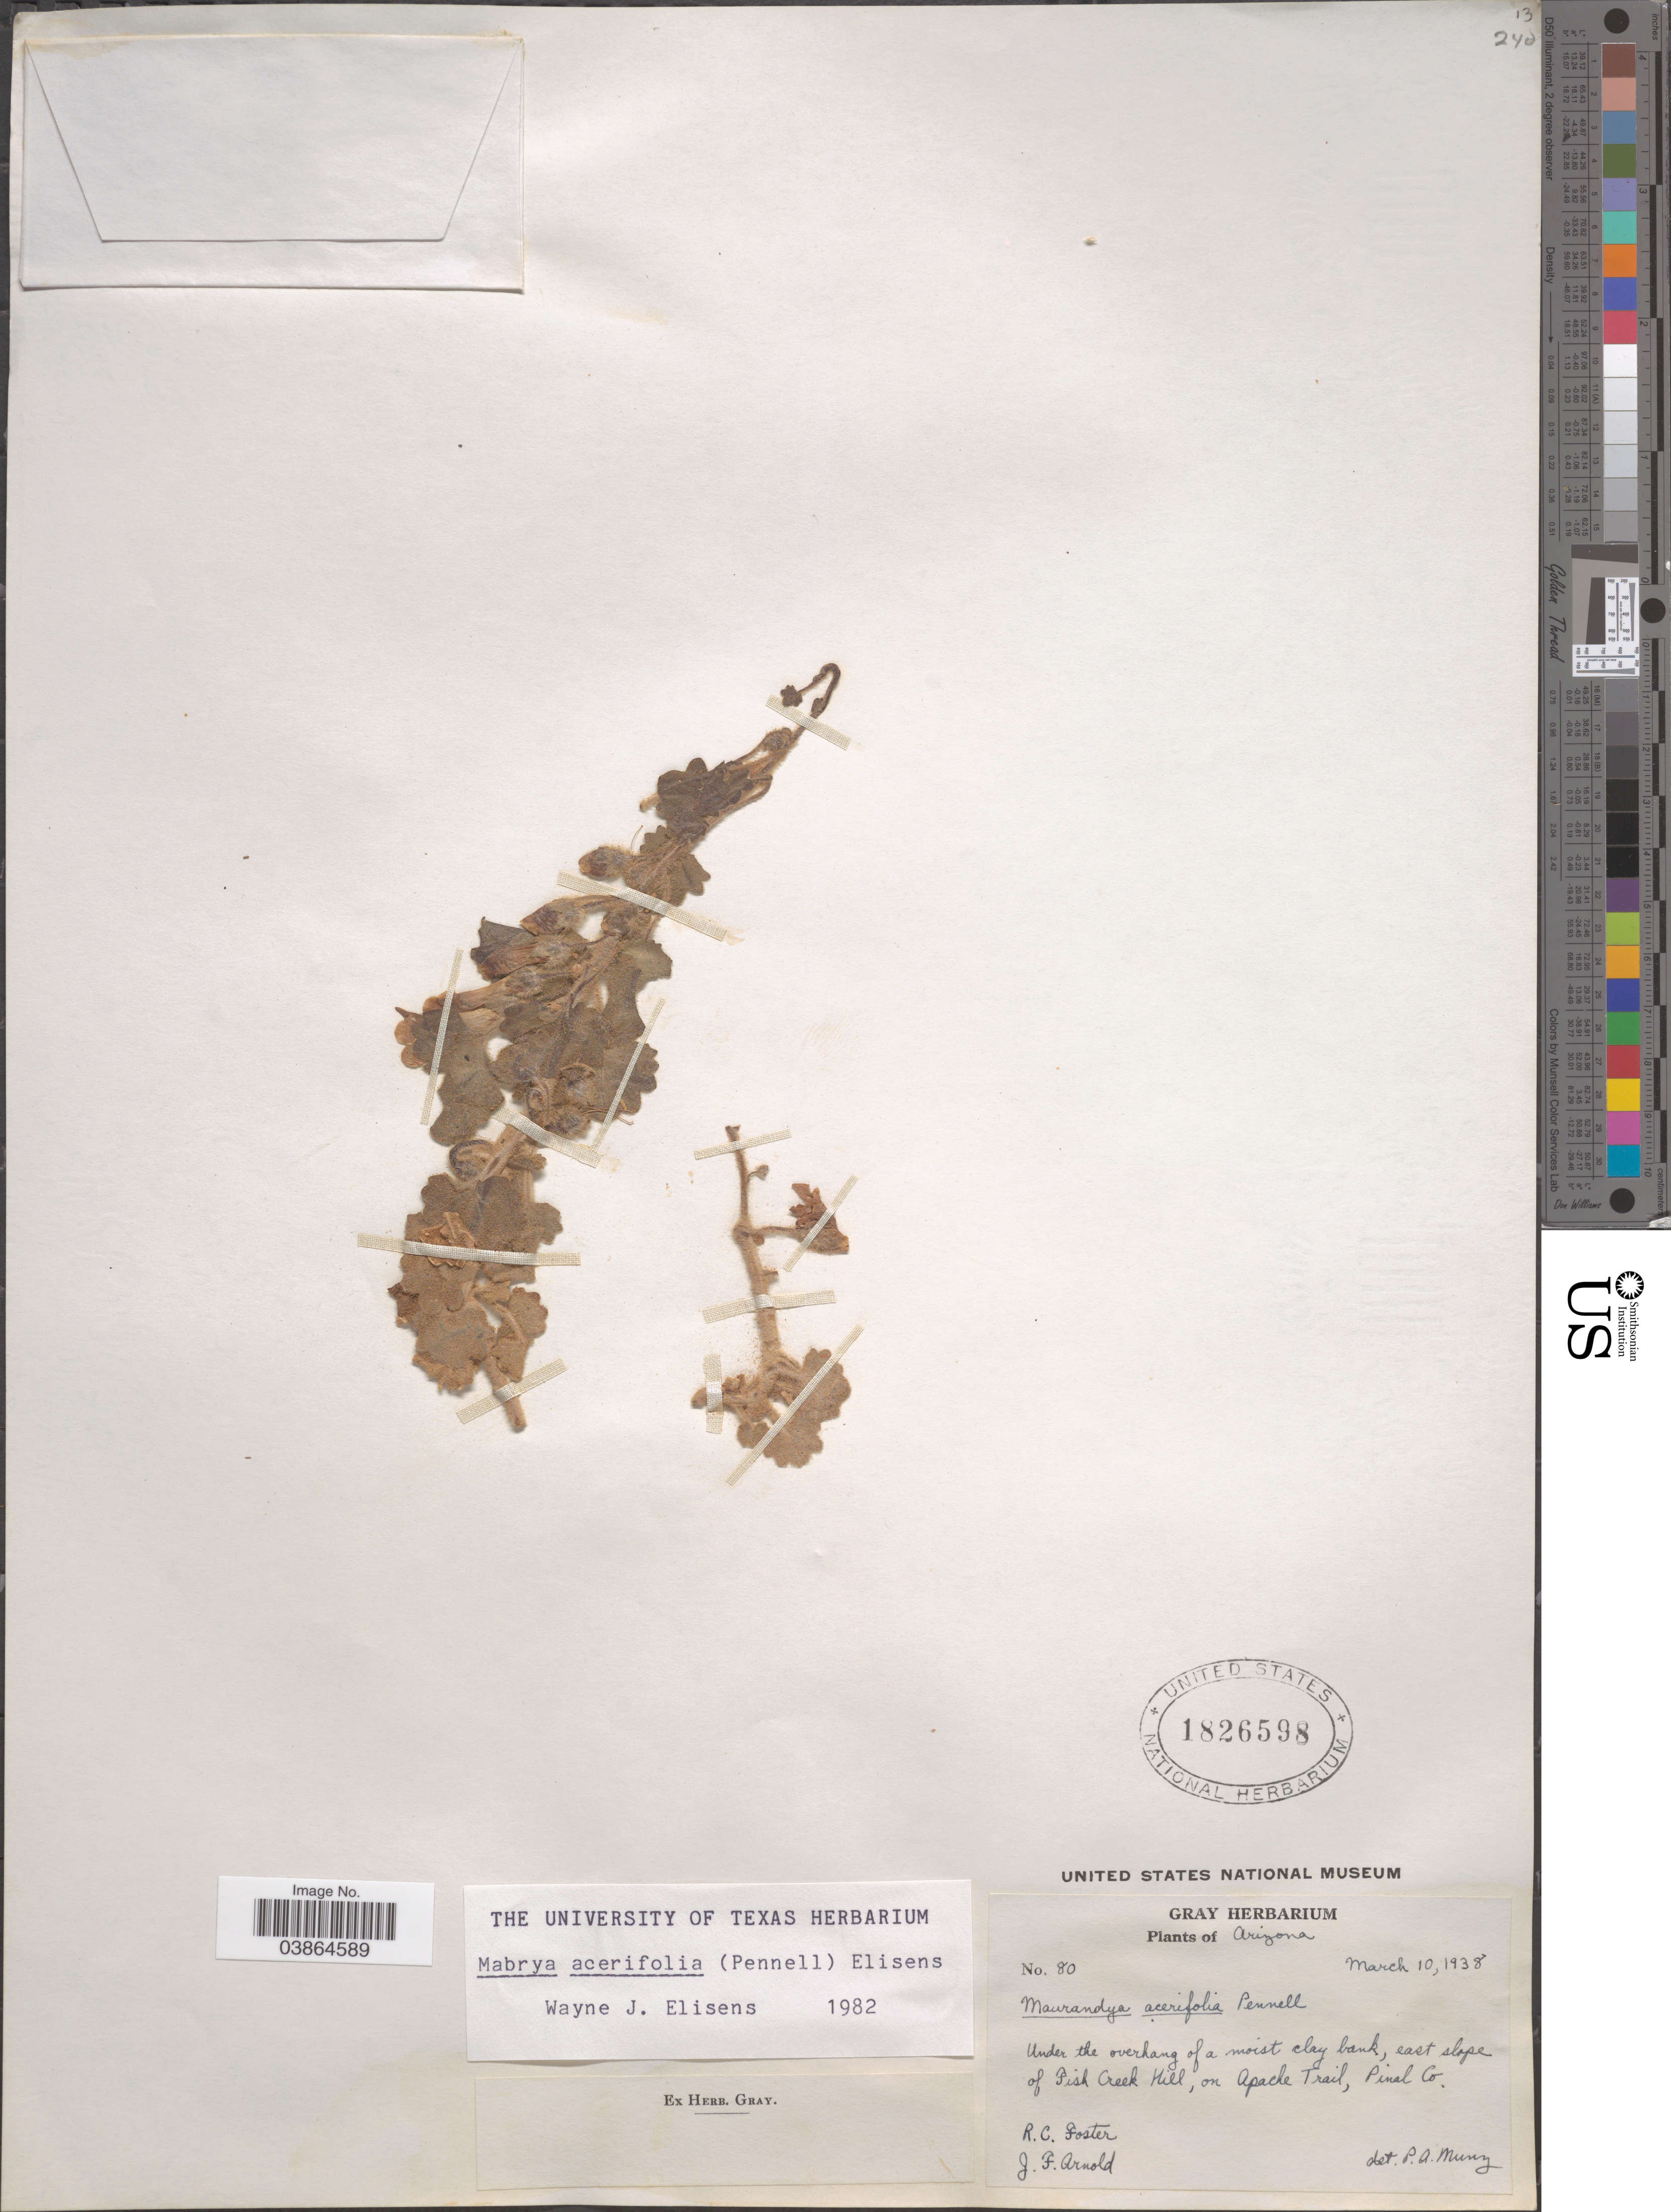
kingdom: Plantae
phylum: Tracheophyta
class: Magnoliopsida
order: Lamiales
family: Plantaginaceae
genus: Maurandya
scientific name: Maurandya acerifolia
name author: Pennell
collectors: R. C. Foster & J. F. Arnold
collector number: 80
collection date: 1938-03-10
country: United States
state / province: Arizona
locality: Under the overhang of a moist clay bank, east slope of Fish Creek Hill, on Apache Trail, Pinal Co.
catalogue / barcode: US 1826598